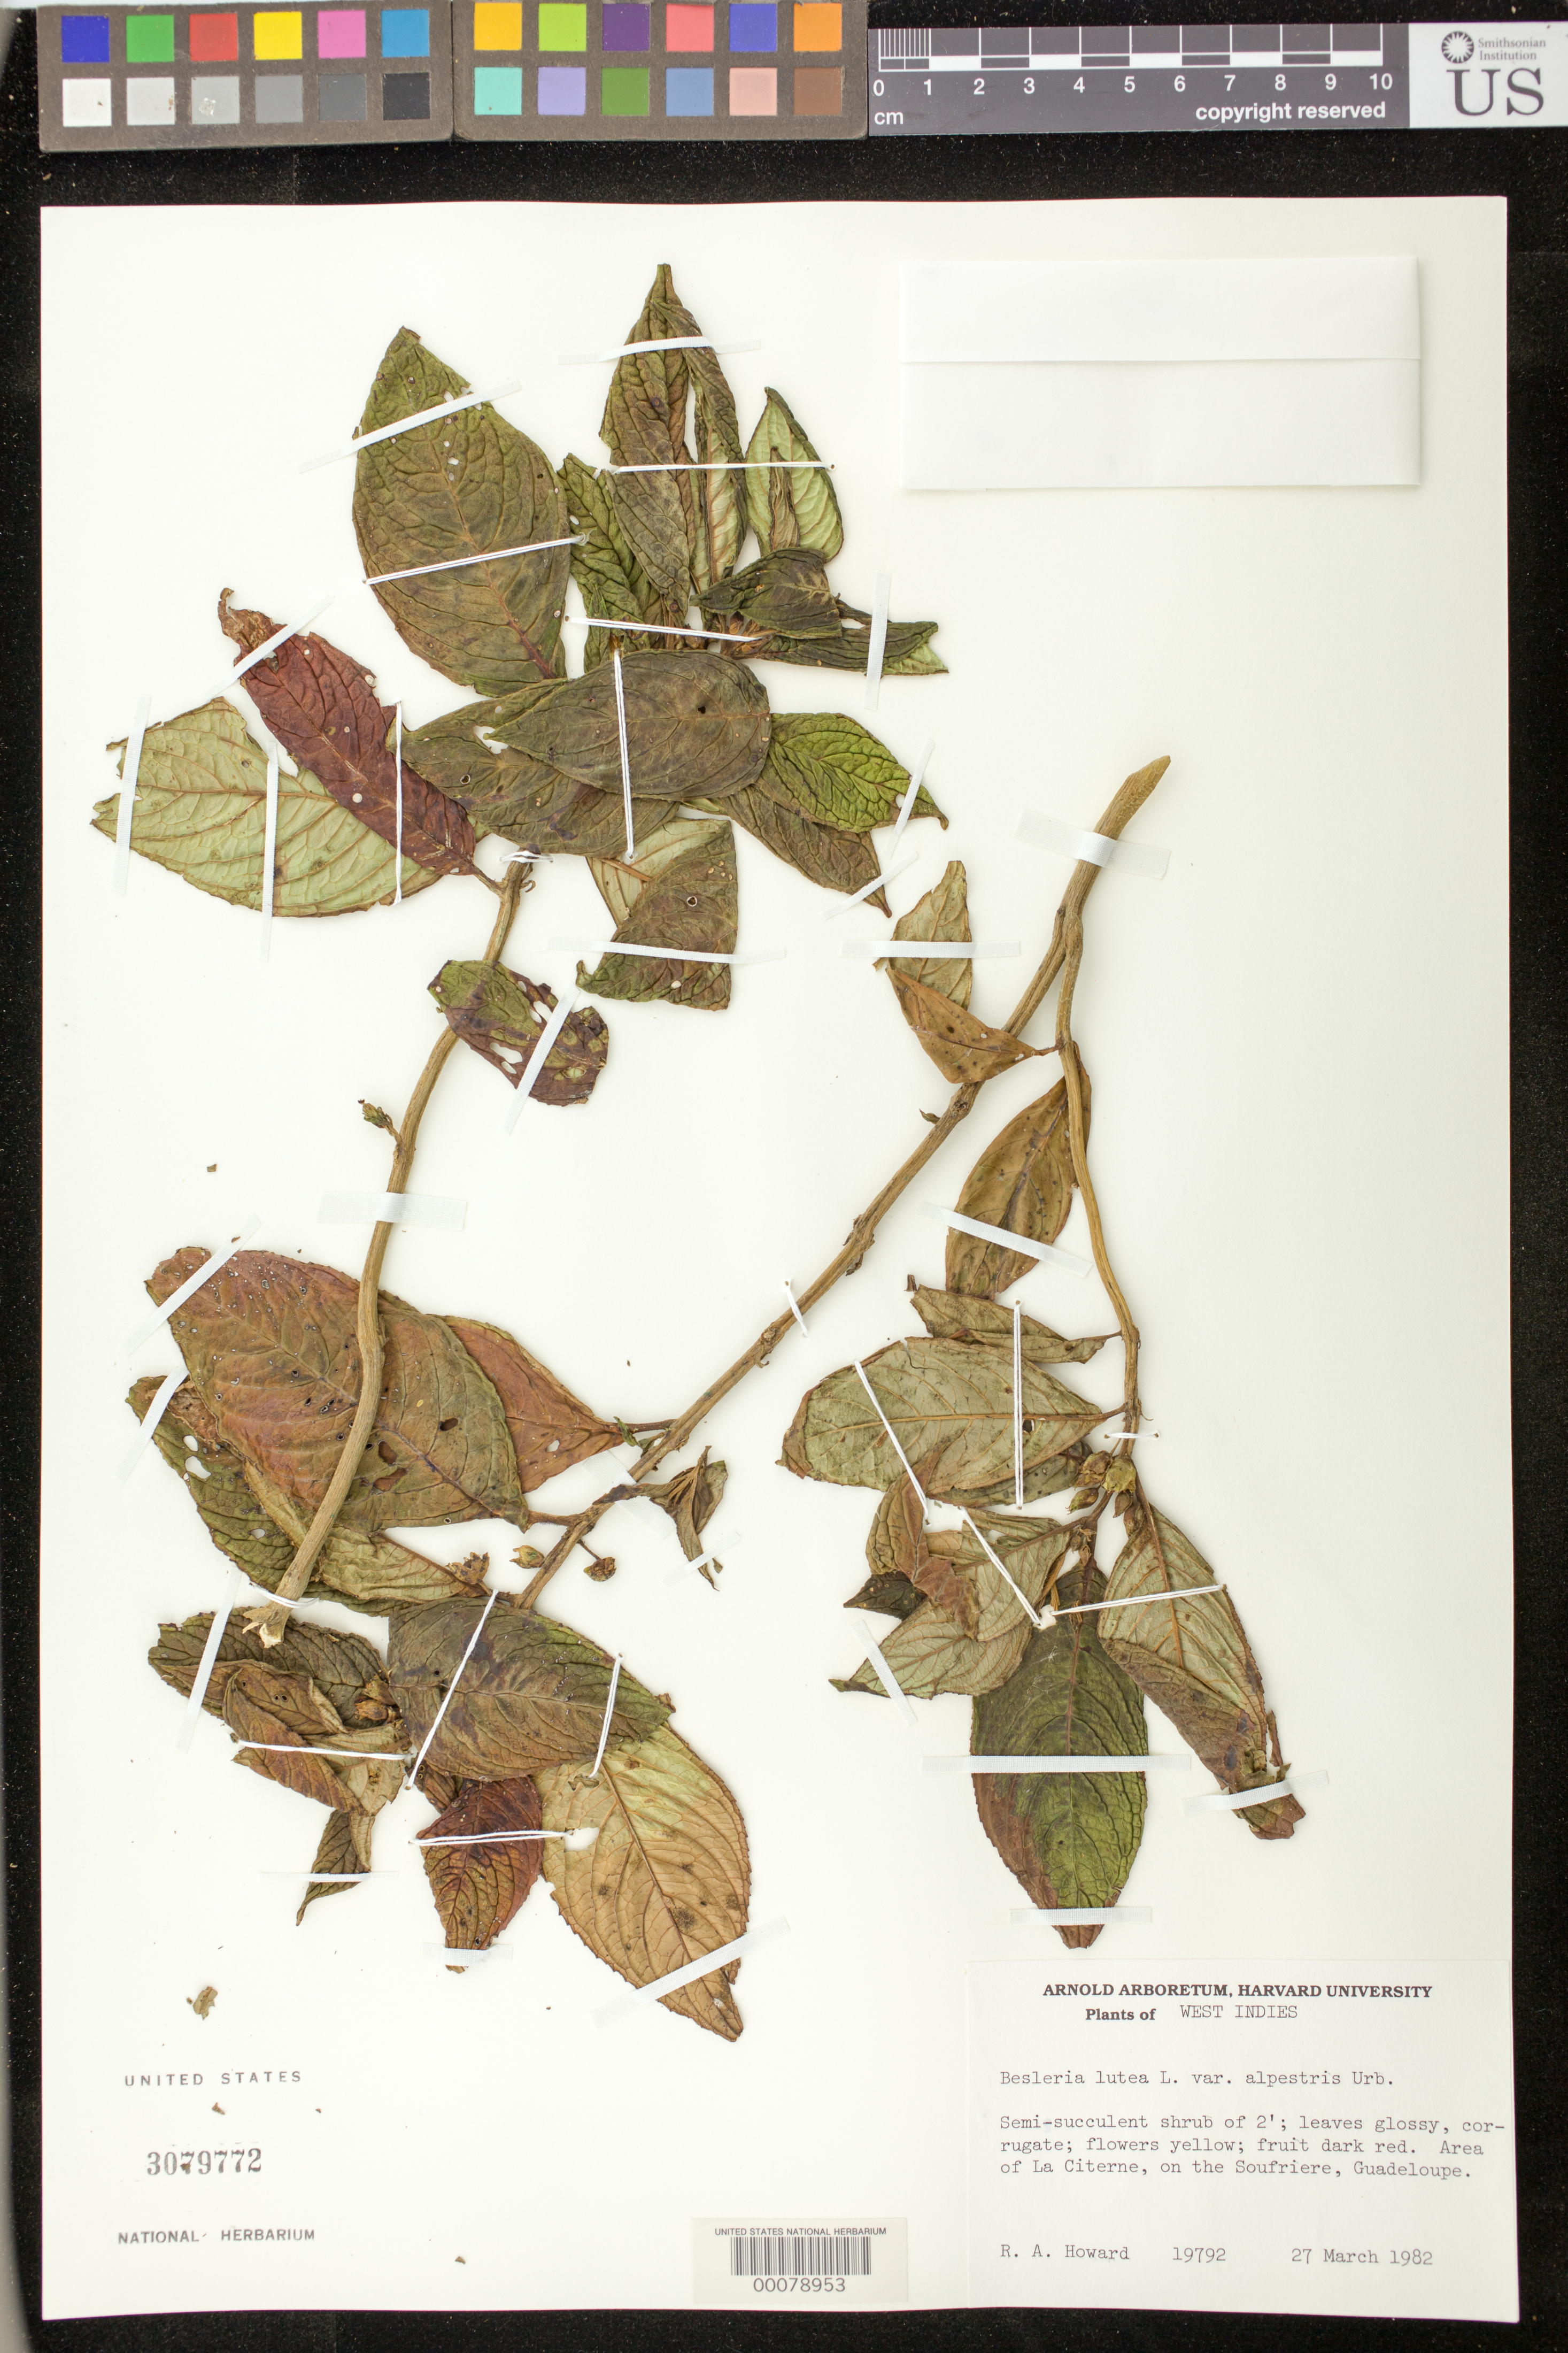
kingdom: Plantae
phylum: Tracheophyta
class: Magnoliopsida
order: Lamiales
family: Gesneriaceae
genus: Besleria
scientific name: Besleria lutea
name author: L.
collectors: R. A. Howard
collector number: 19792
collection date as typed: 27 Mar 1982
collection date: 1982-03-27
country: Guadeloupe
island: Basse Terre [Guadeloupe]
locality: Area of La Citerne, on the Soufriere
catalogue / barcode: US 3079772